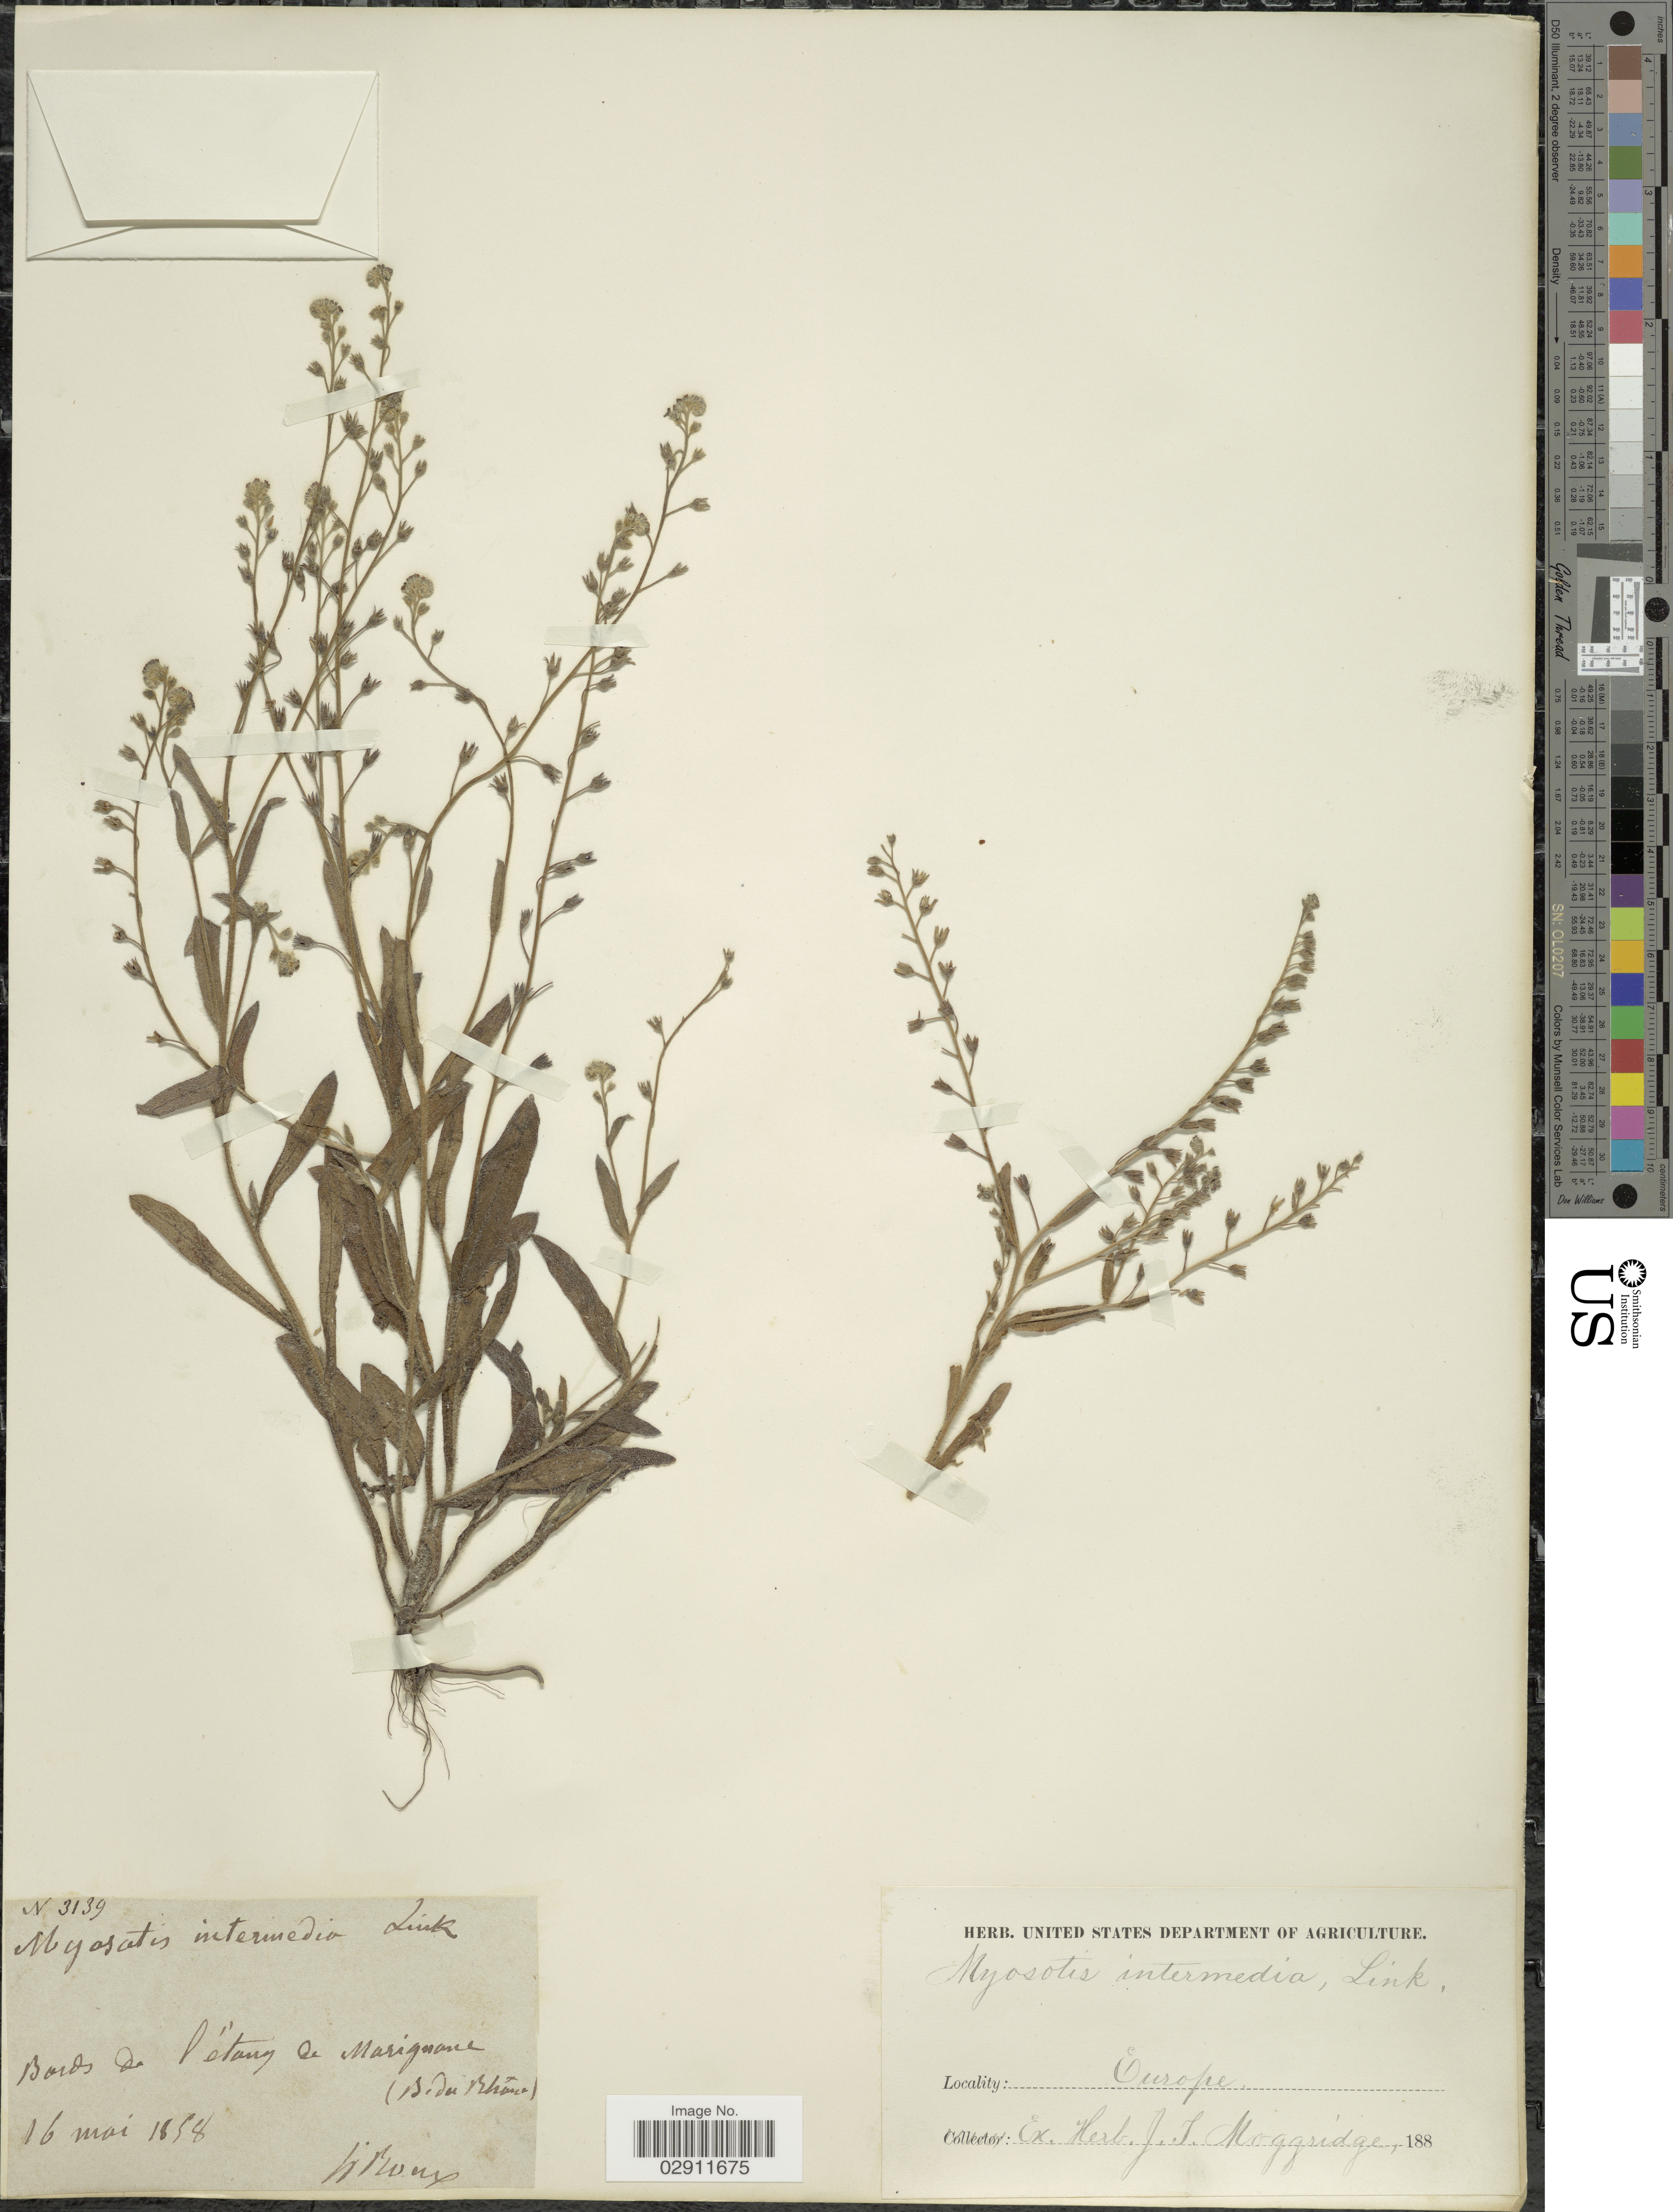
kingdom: Plantae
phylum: Tracheophyta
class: Magnoliopsida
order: Boraginales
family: Boraginaceae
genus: Myosotis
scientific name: Myosotis intermedia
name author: Link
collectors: H. Roux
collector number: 3139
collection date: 1858-05-16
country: France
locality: Bords de l'étang de Marignane (B. du Rhona). Europe.